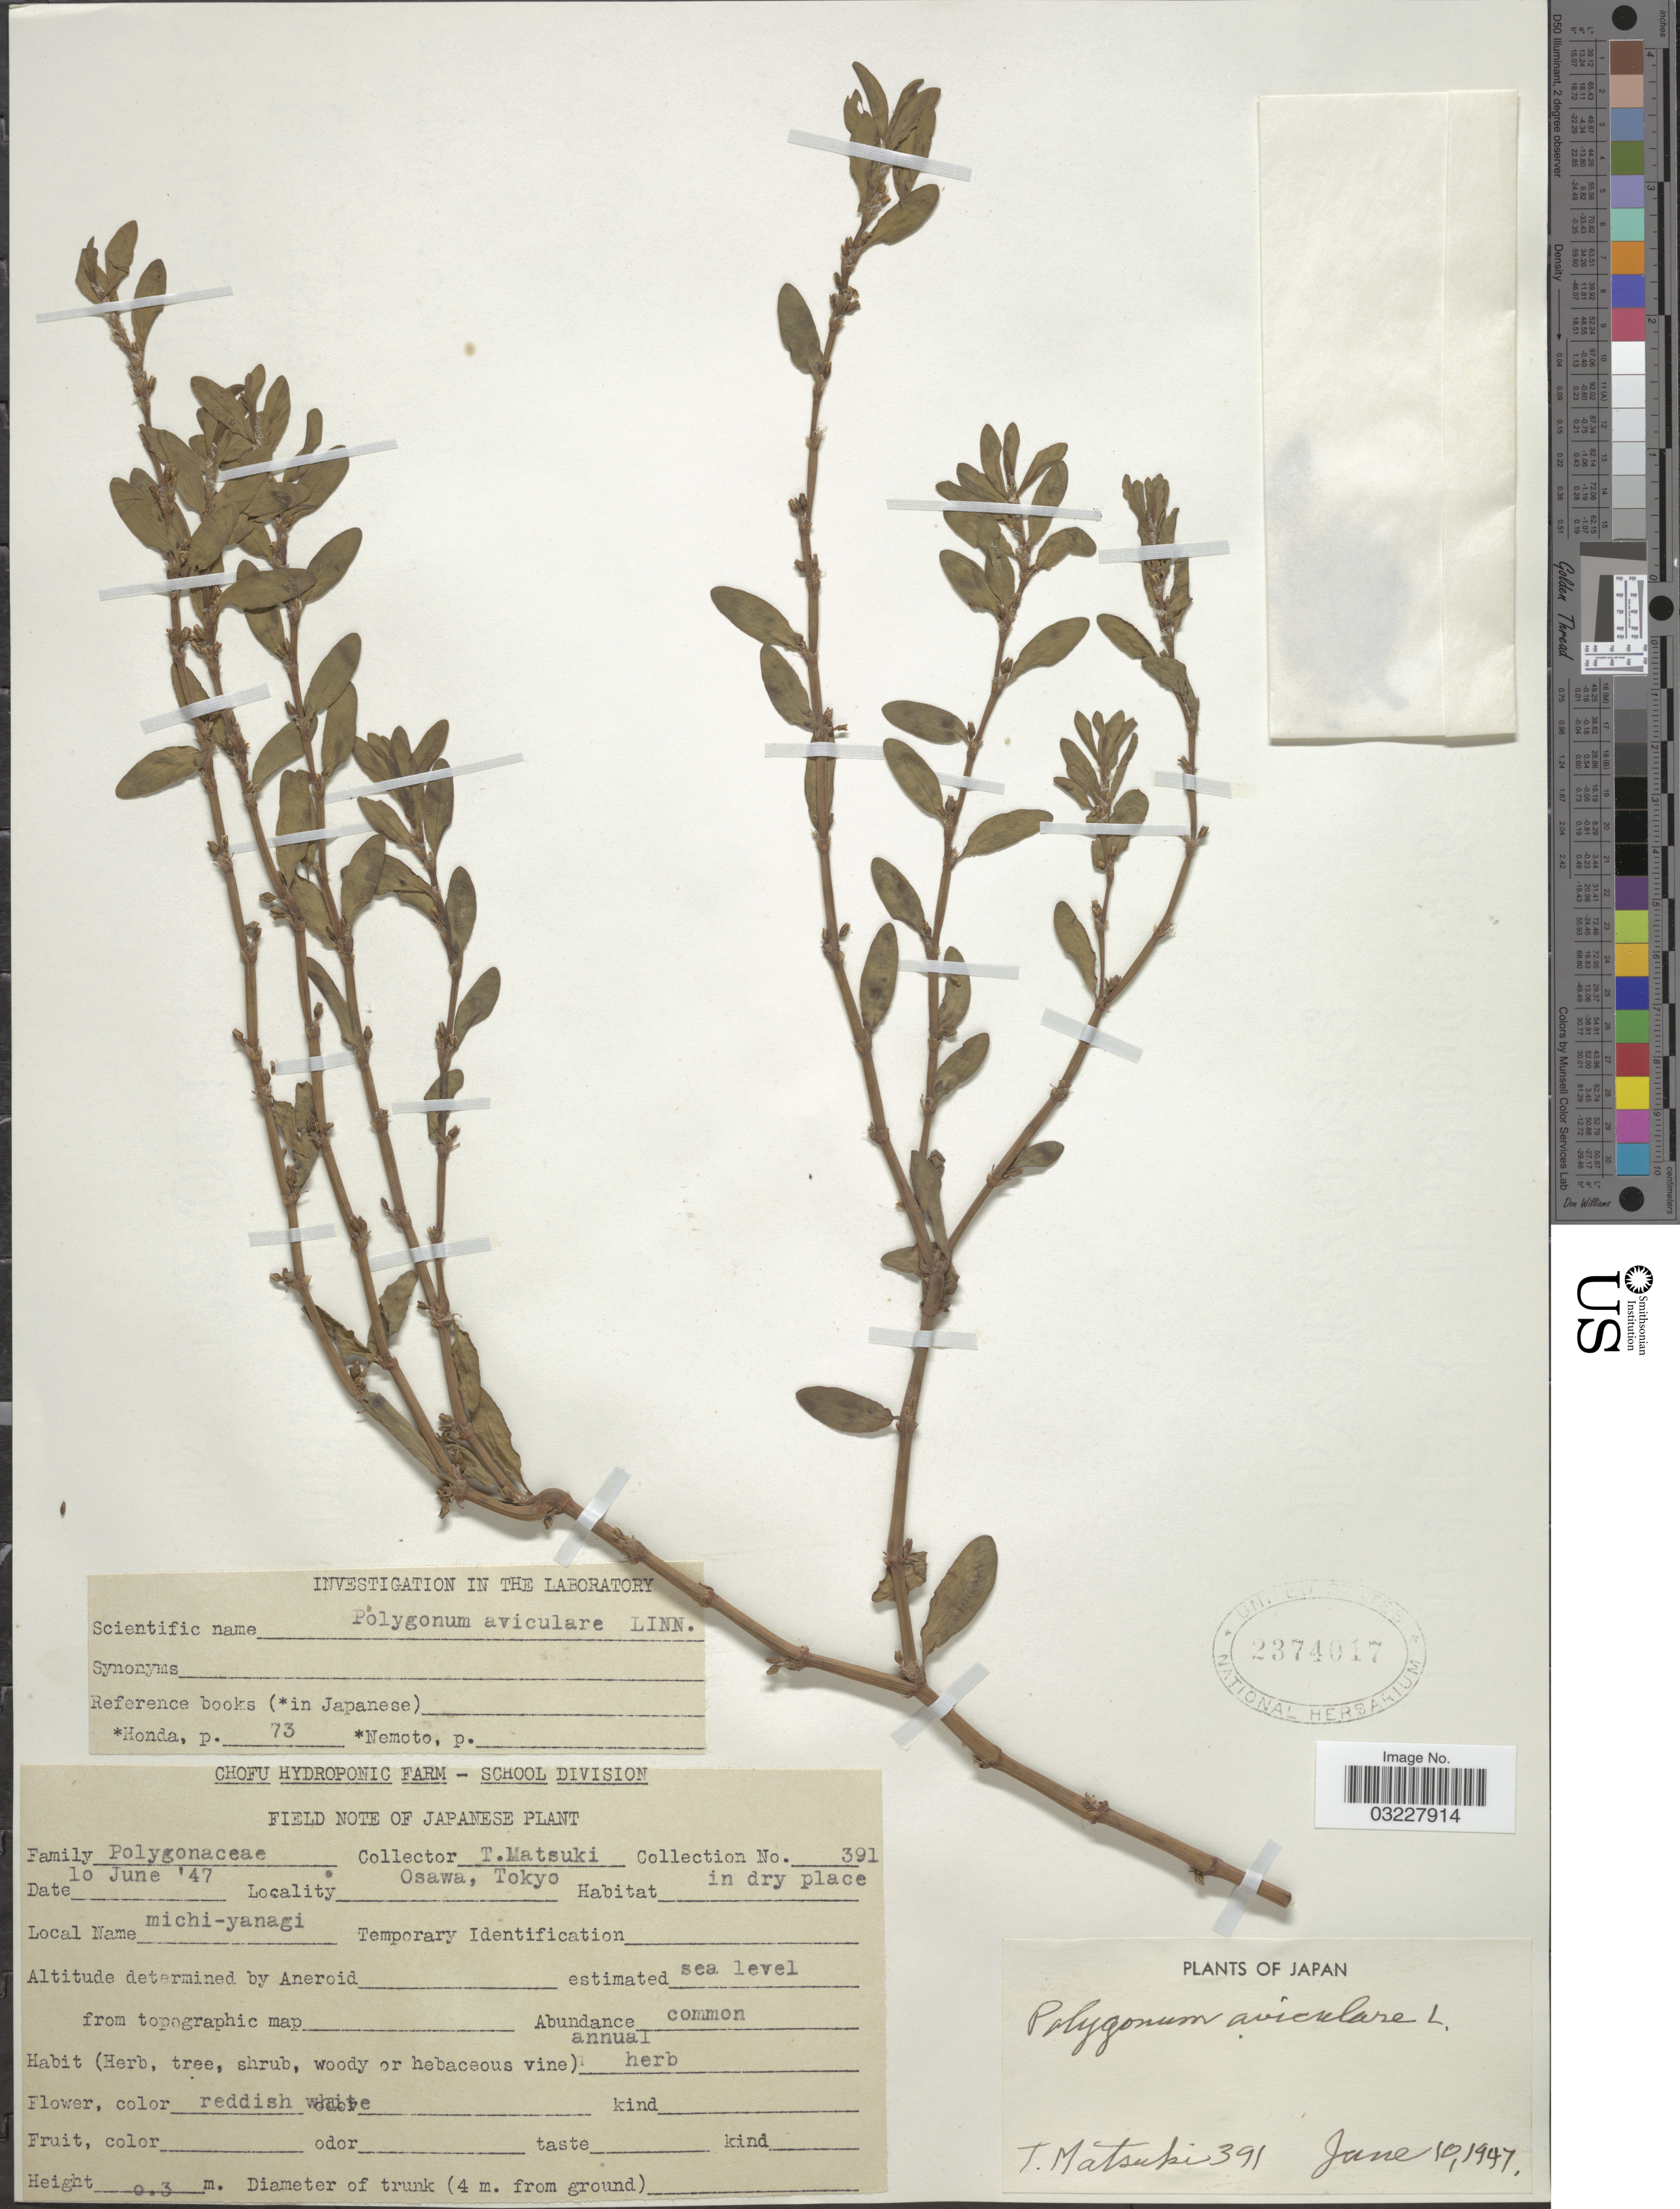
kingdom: Plantae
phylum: Tracheophyta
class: Magnoliopsida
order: Caryophyllales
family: Polygonaceae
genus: Polygonum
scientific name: Polygonum aviculare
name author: L.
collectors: T. Matsuki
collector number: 391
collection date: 1947-06-10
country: Japan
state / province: Tokyo, Federal City of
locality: Osawa, Tokyo.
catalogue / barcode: US 2374017